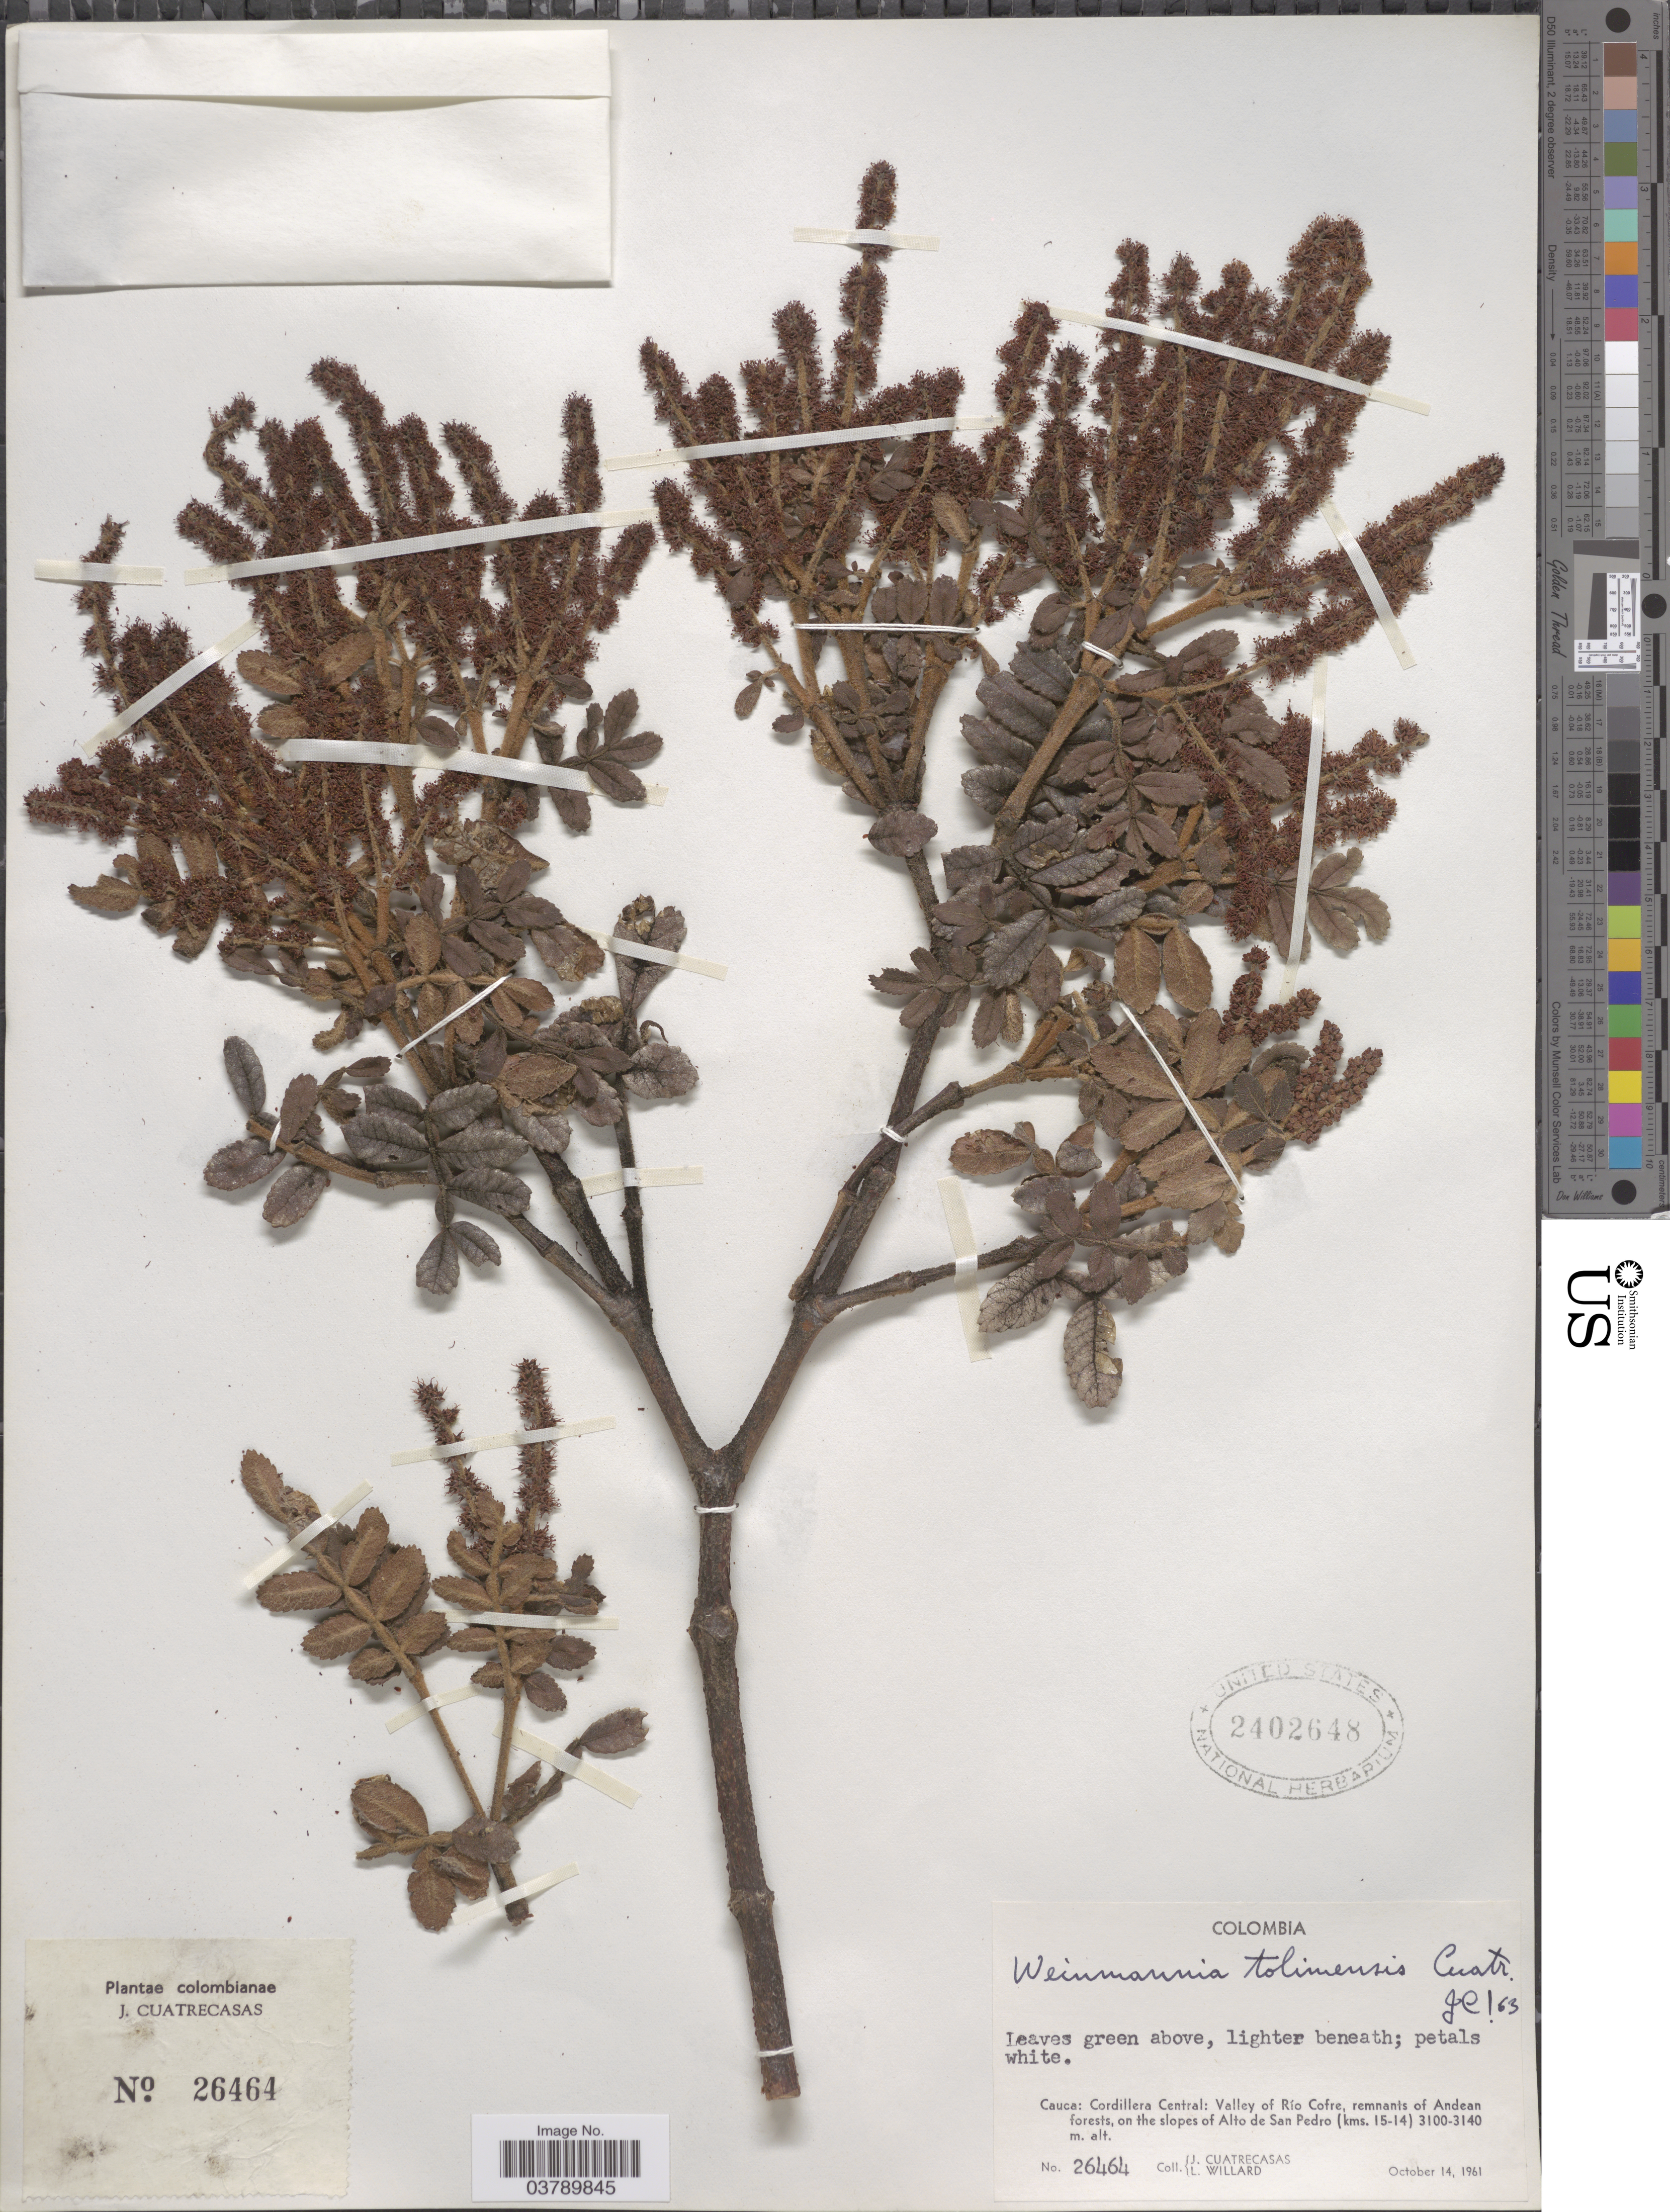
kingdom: Plantae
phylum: Tracheophyta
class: Magnoliopsida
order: Oxalidales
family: Cunoniaceae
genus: Weinmannia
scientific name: Weinmannia tolimensis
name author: Cuatrec.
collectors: J. Cuatrecasas & L. Willard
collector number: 26464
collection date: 1961-10-14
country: Colombia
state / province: Cauca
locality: Cordillera Central: Valley of Río Cofre, remnants of Andean forests, on the slopes of Alto de San Pedro (kms. 15-14).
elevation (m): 3100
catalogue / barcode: US 2402648